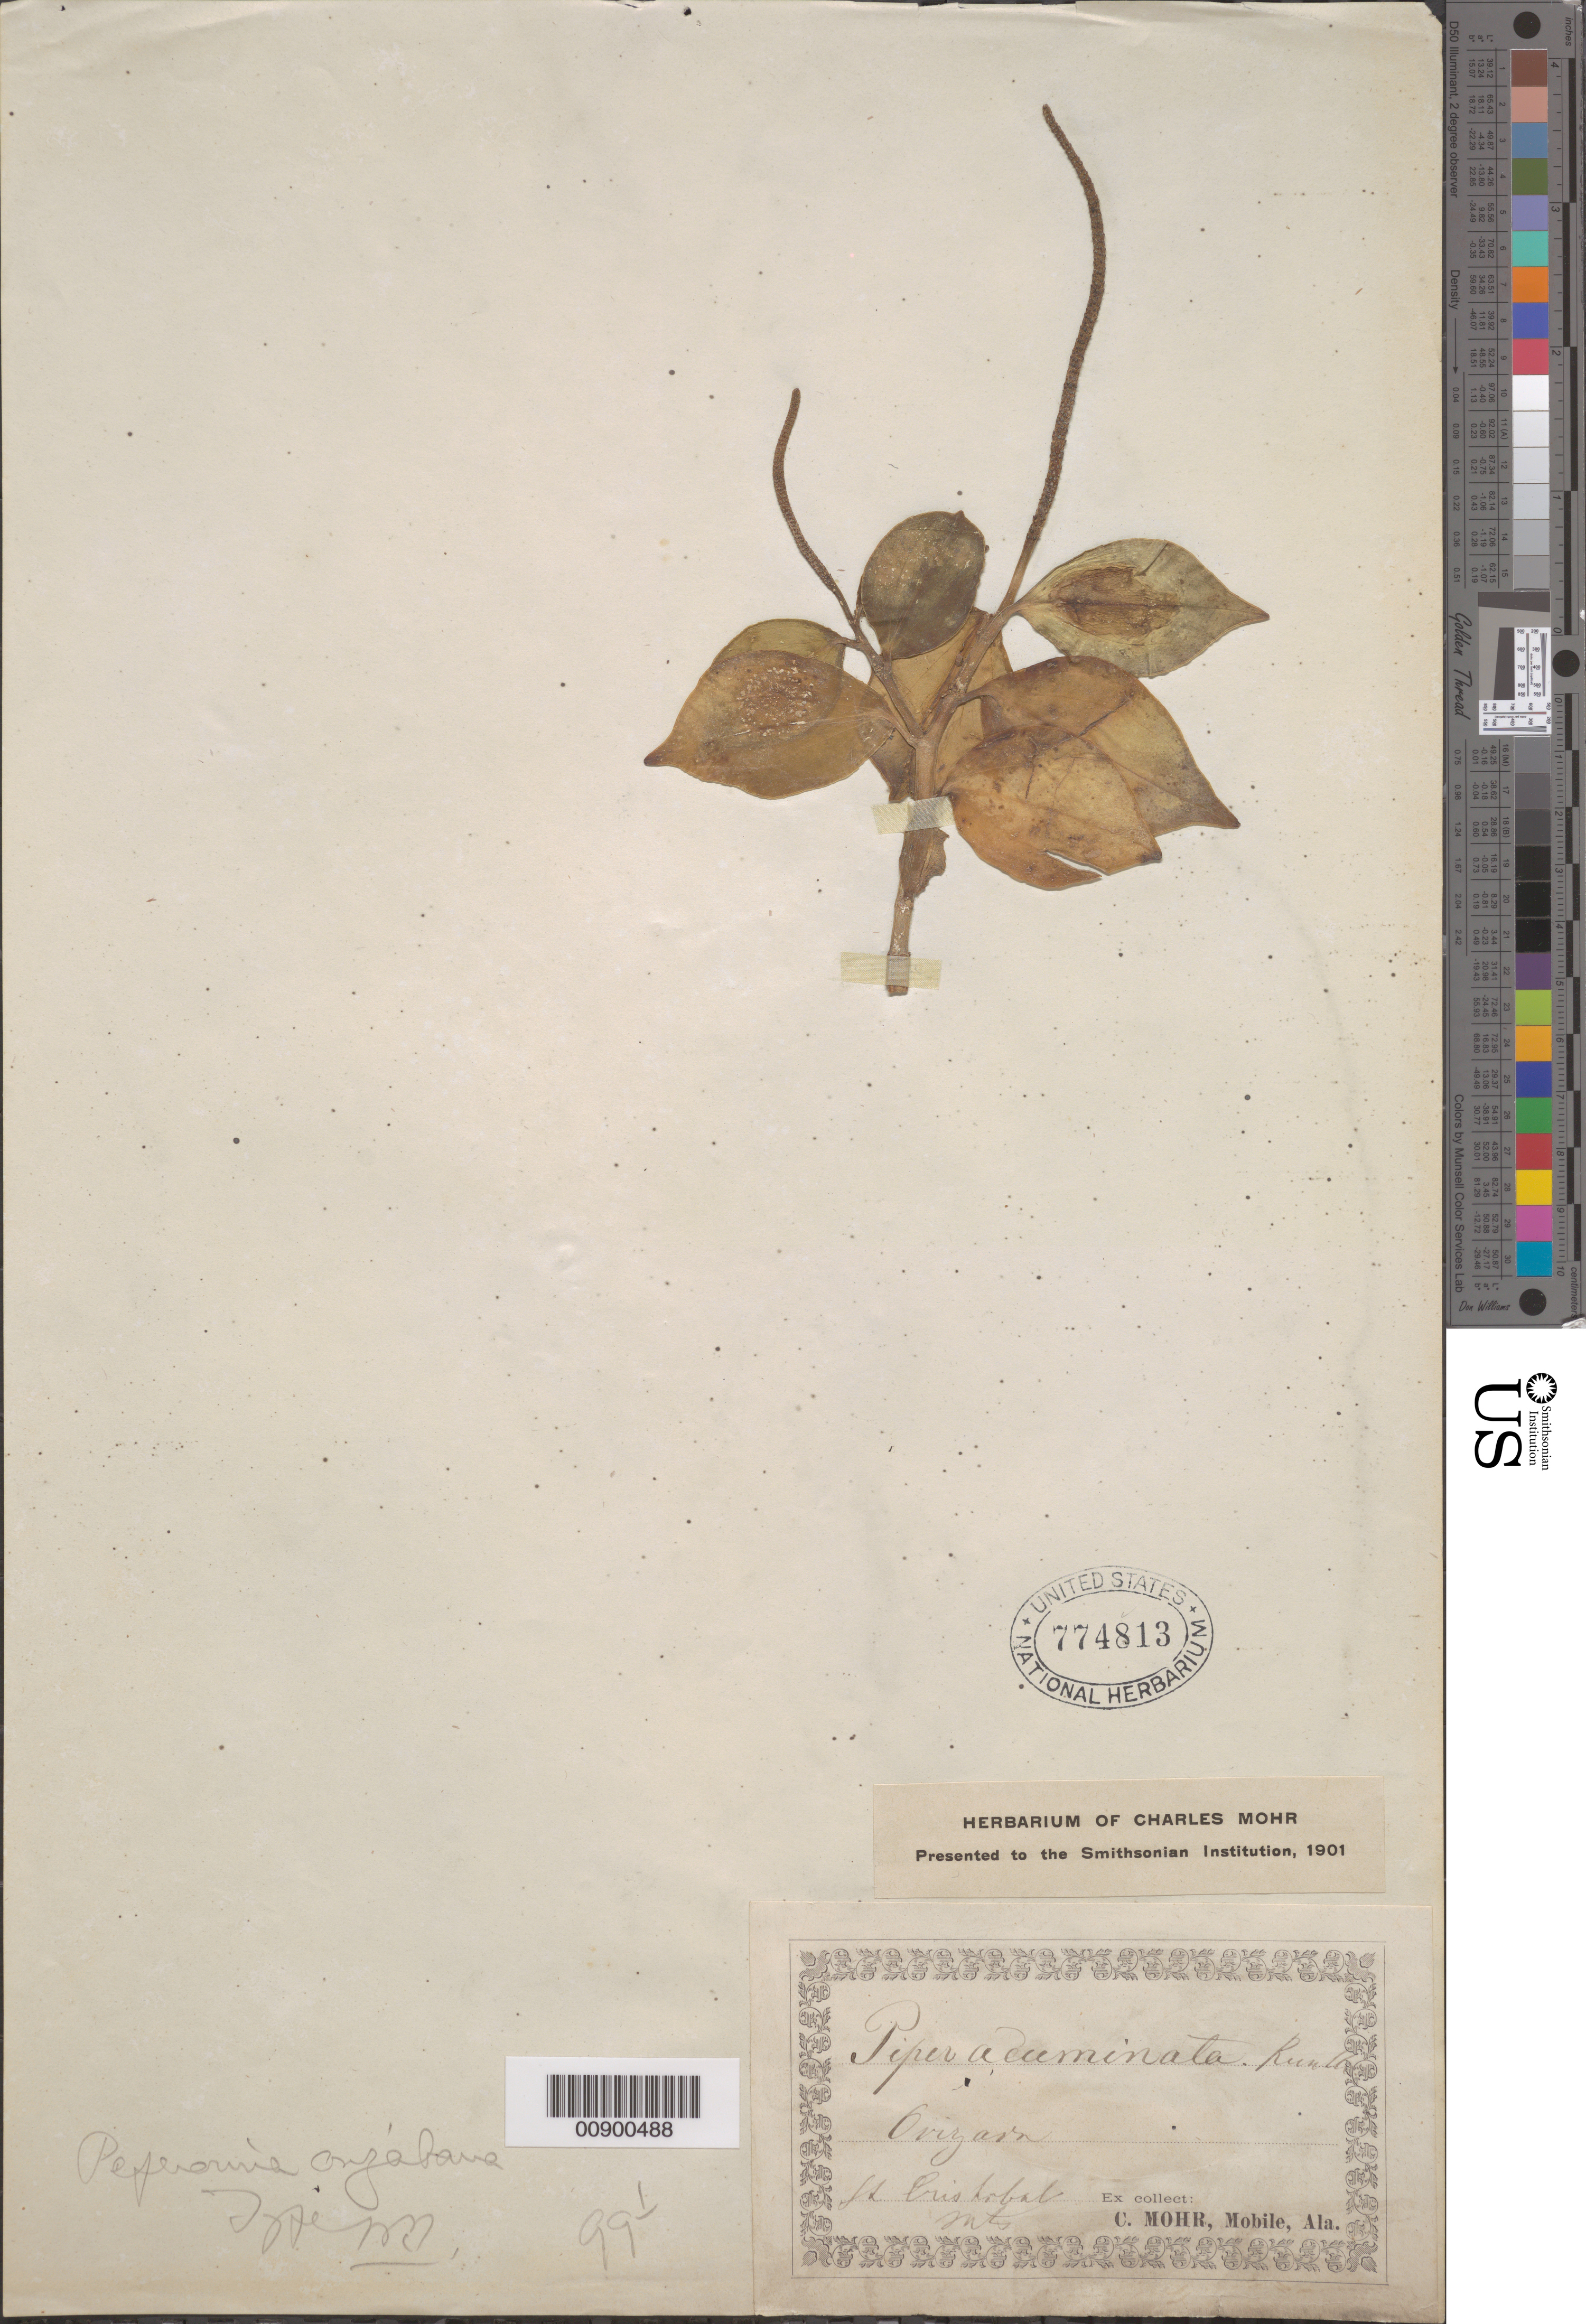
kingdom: Plantae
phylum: Tracheophyta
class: Magnoliopsida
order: Piperales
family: Piperaceae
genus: Peperomia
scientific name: Peperomia san-joseana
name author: C. DC.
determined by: Jiménez, José Estaban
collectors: C. T. Mohr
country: Mexico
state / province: Veracruz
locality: Orizava [sic]. St. Cristóbal Mts.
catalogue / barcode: US 774813